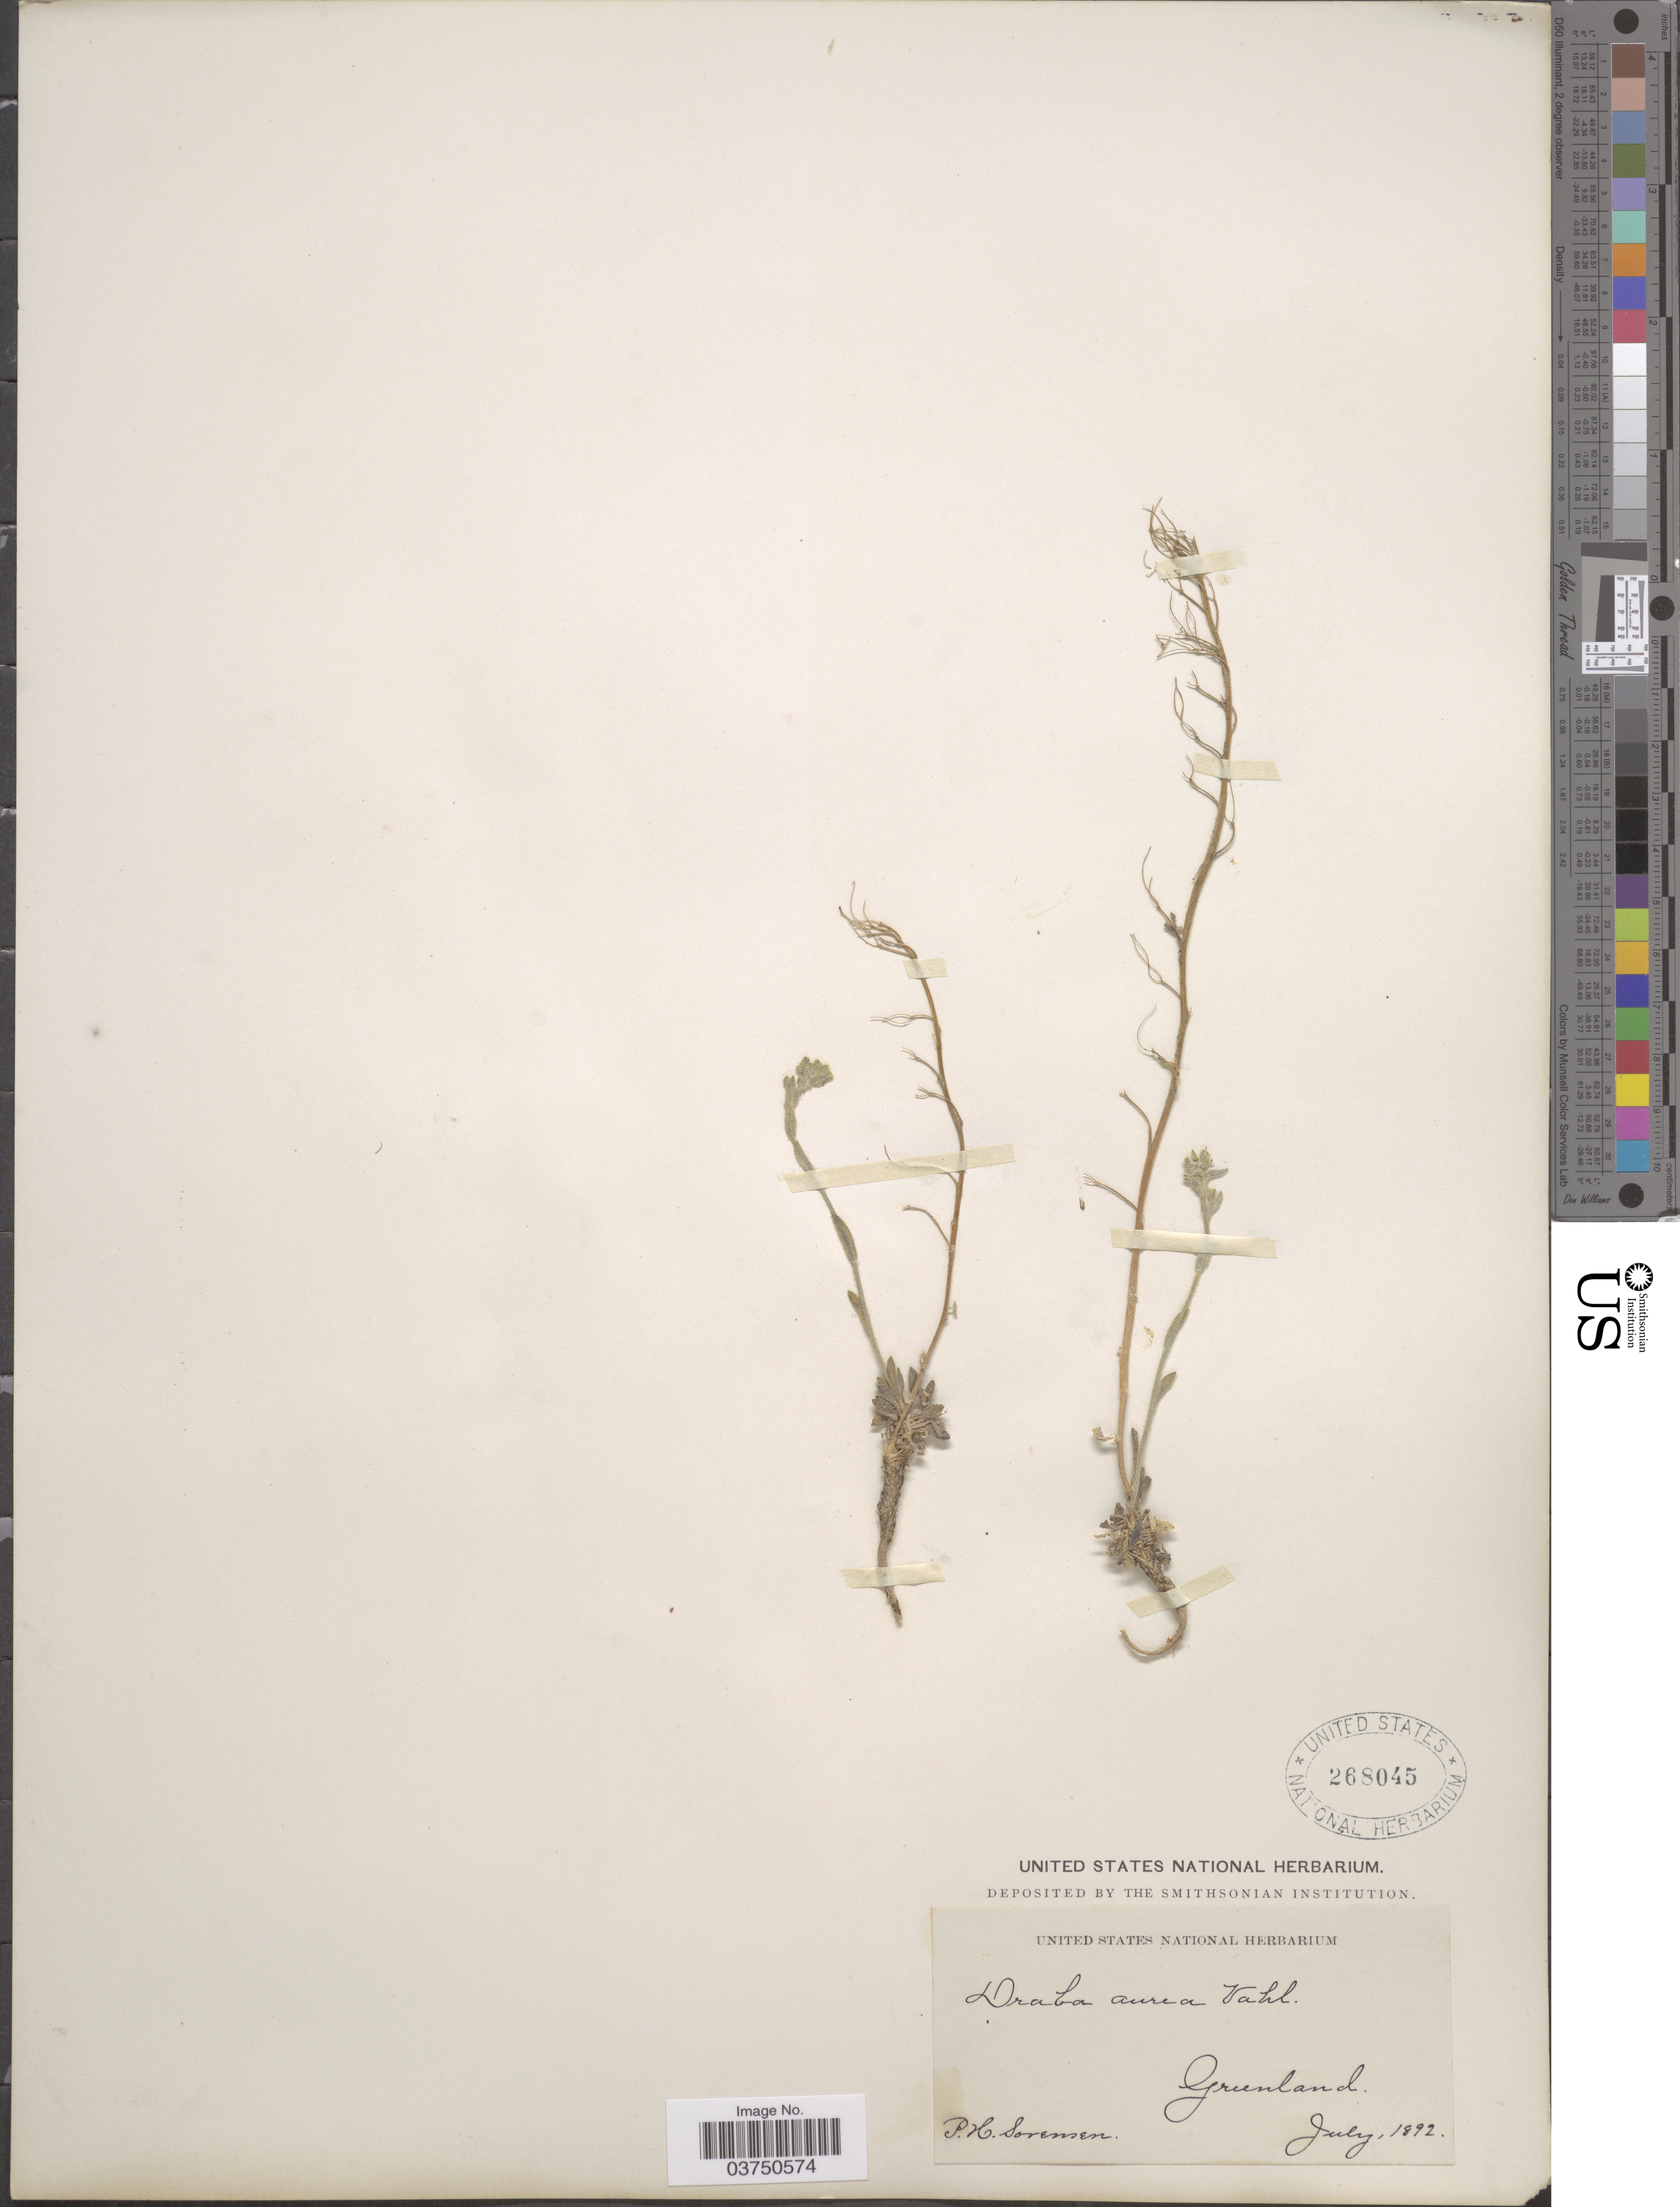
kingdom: Plantae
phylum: Tracheophyta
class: Magnoliopsida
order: Brassicales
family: Brassicaceae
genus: Draba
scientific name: Draba aurea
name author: Vahl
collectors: P. Sorenson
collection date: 1892-07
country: Greenland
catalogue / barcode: US 268045